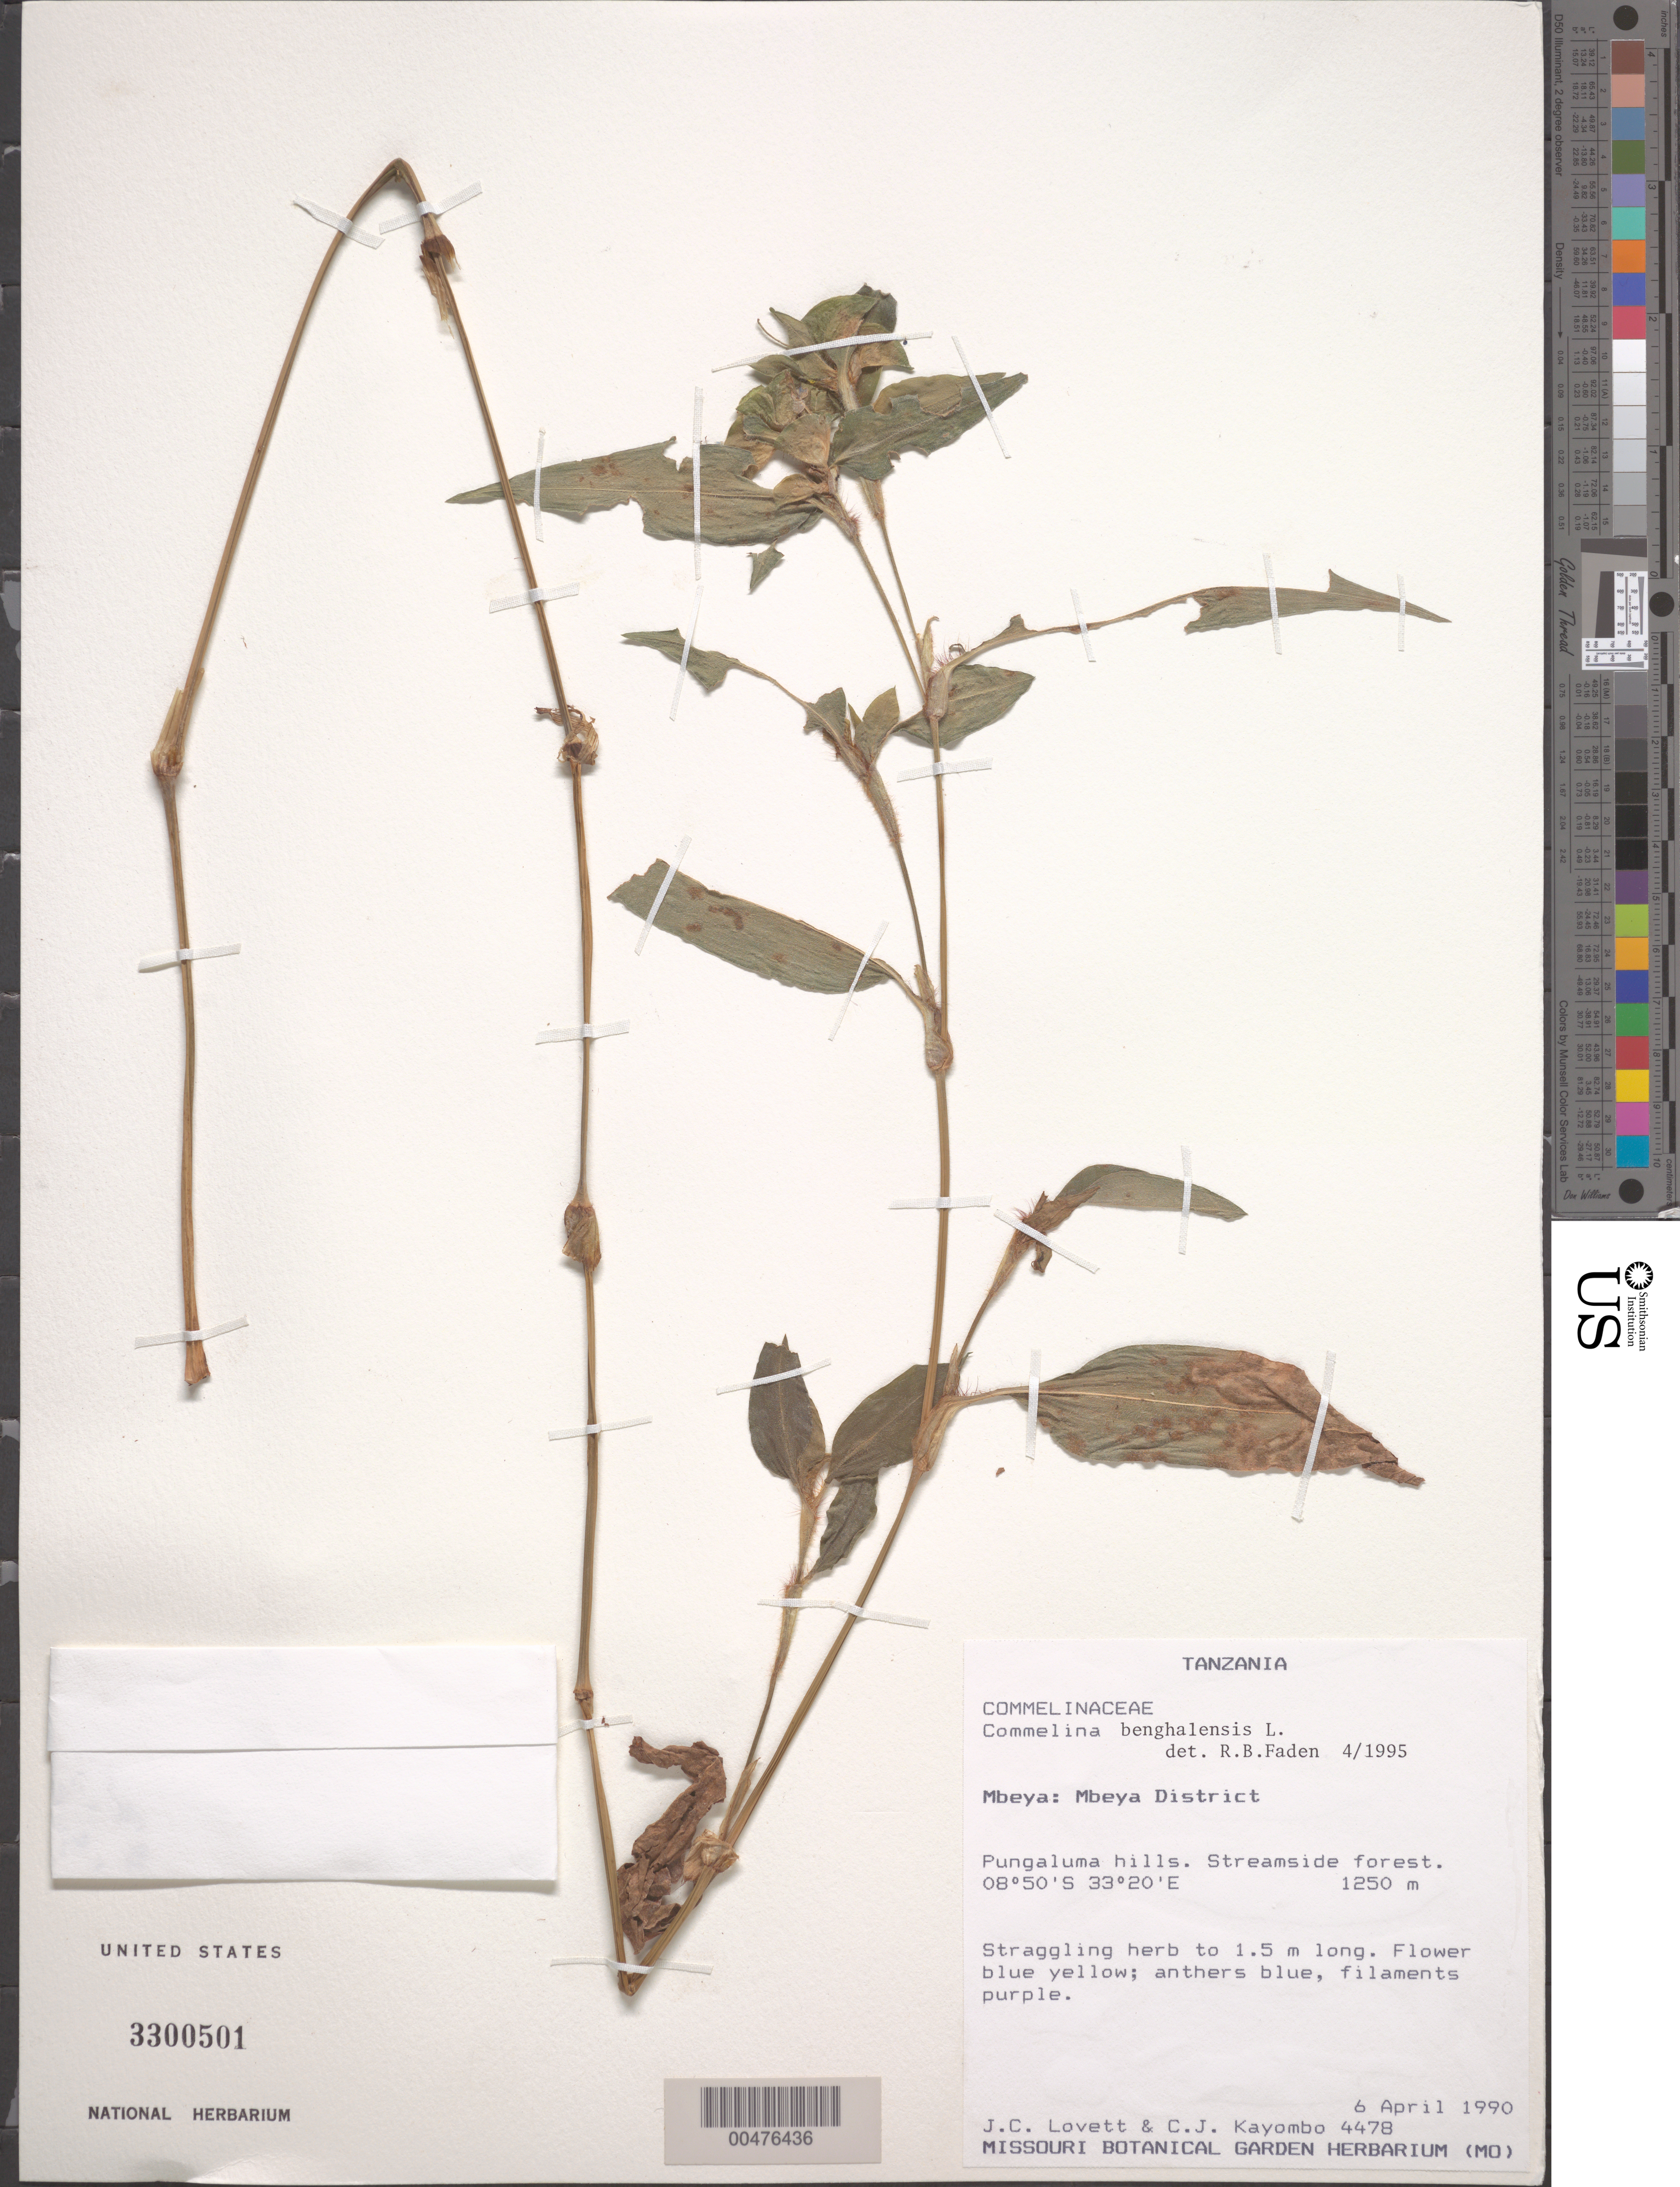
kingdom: Plantae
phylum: Tracheophyta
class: Liliopsida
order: Commelinales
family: Commelinaceae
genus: Commelina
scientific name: Commelina benghalensis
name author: L.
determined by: Faden, Robert B., (US), Smithsonian Institution - National Museum of Natural History (UNITED STATES)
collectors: P. Lovett & C. J. Kayombo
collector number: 4478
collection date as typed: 06 Apr 1990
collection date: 1990-04-06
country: Tanzania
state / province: Mbeya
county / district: Mbeya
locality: Pungaluma hills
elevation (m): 1250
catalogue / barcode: US 3300501